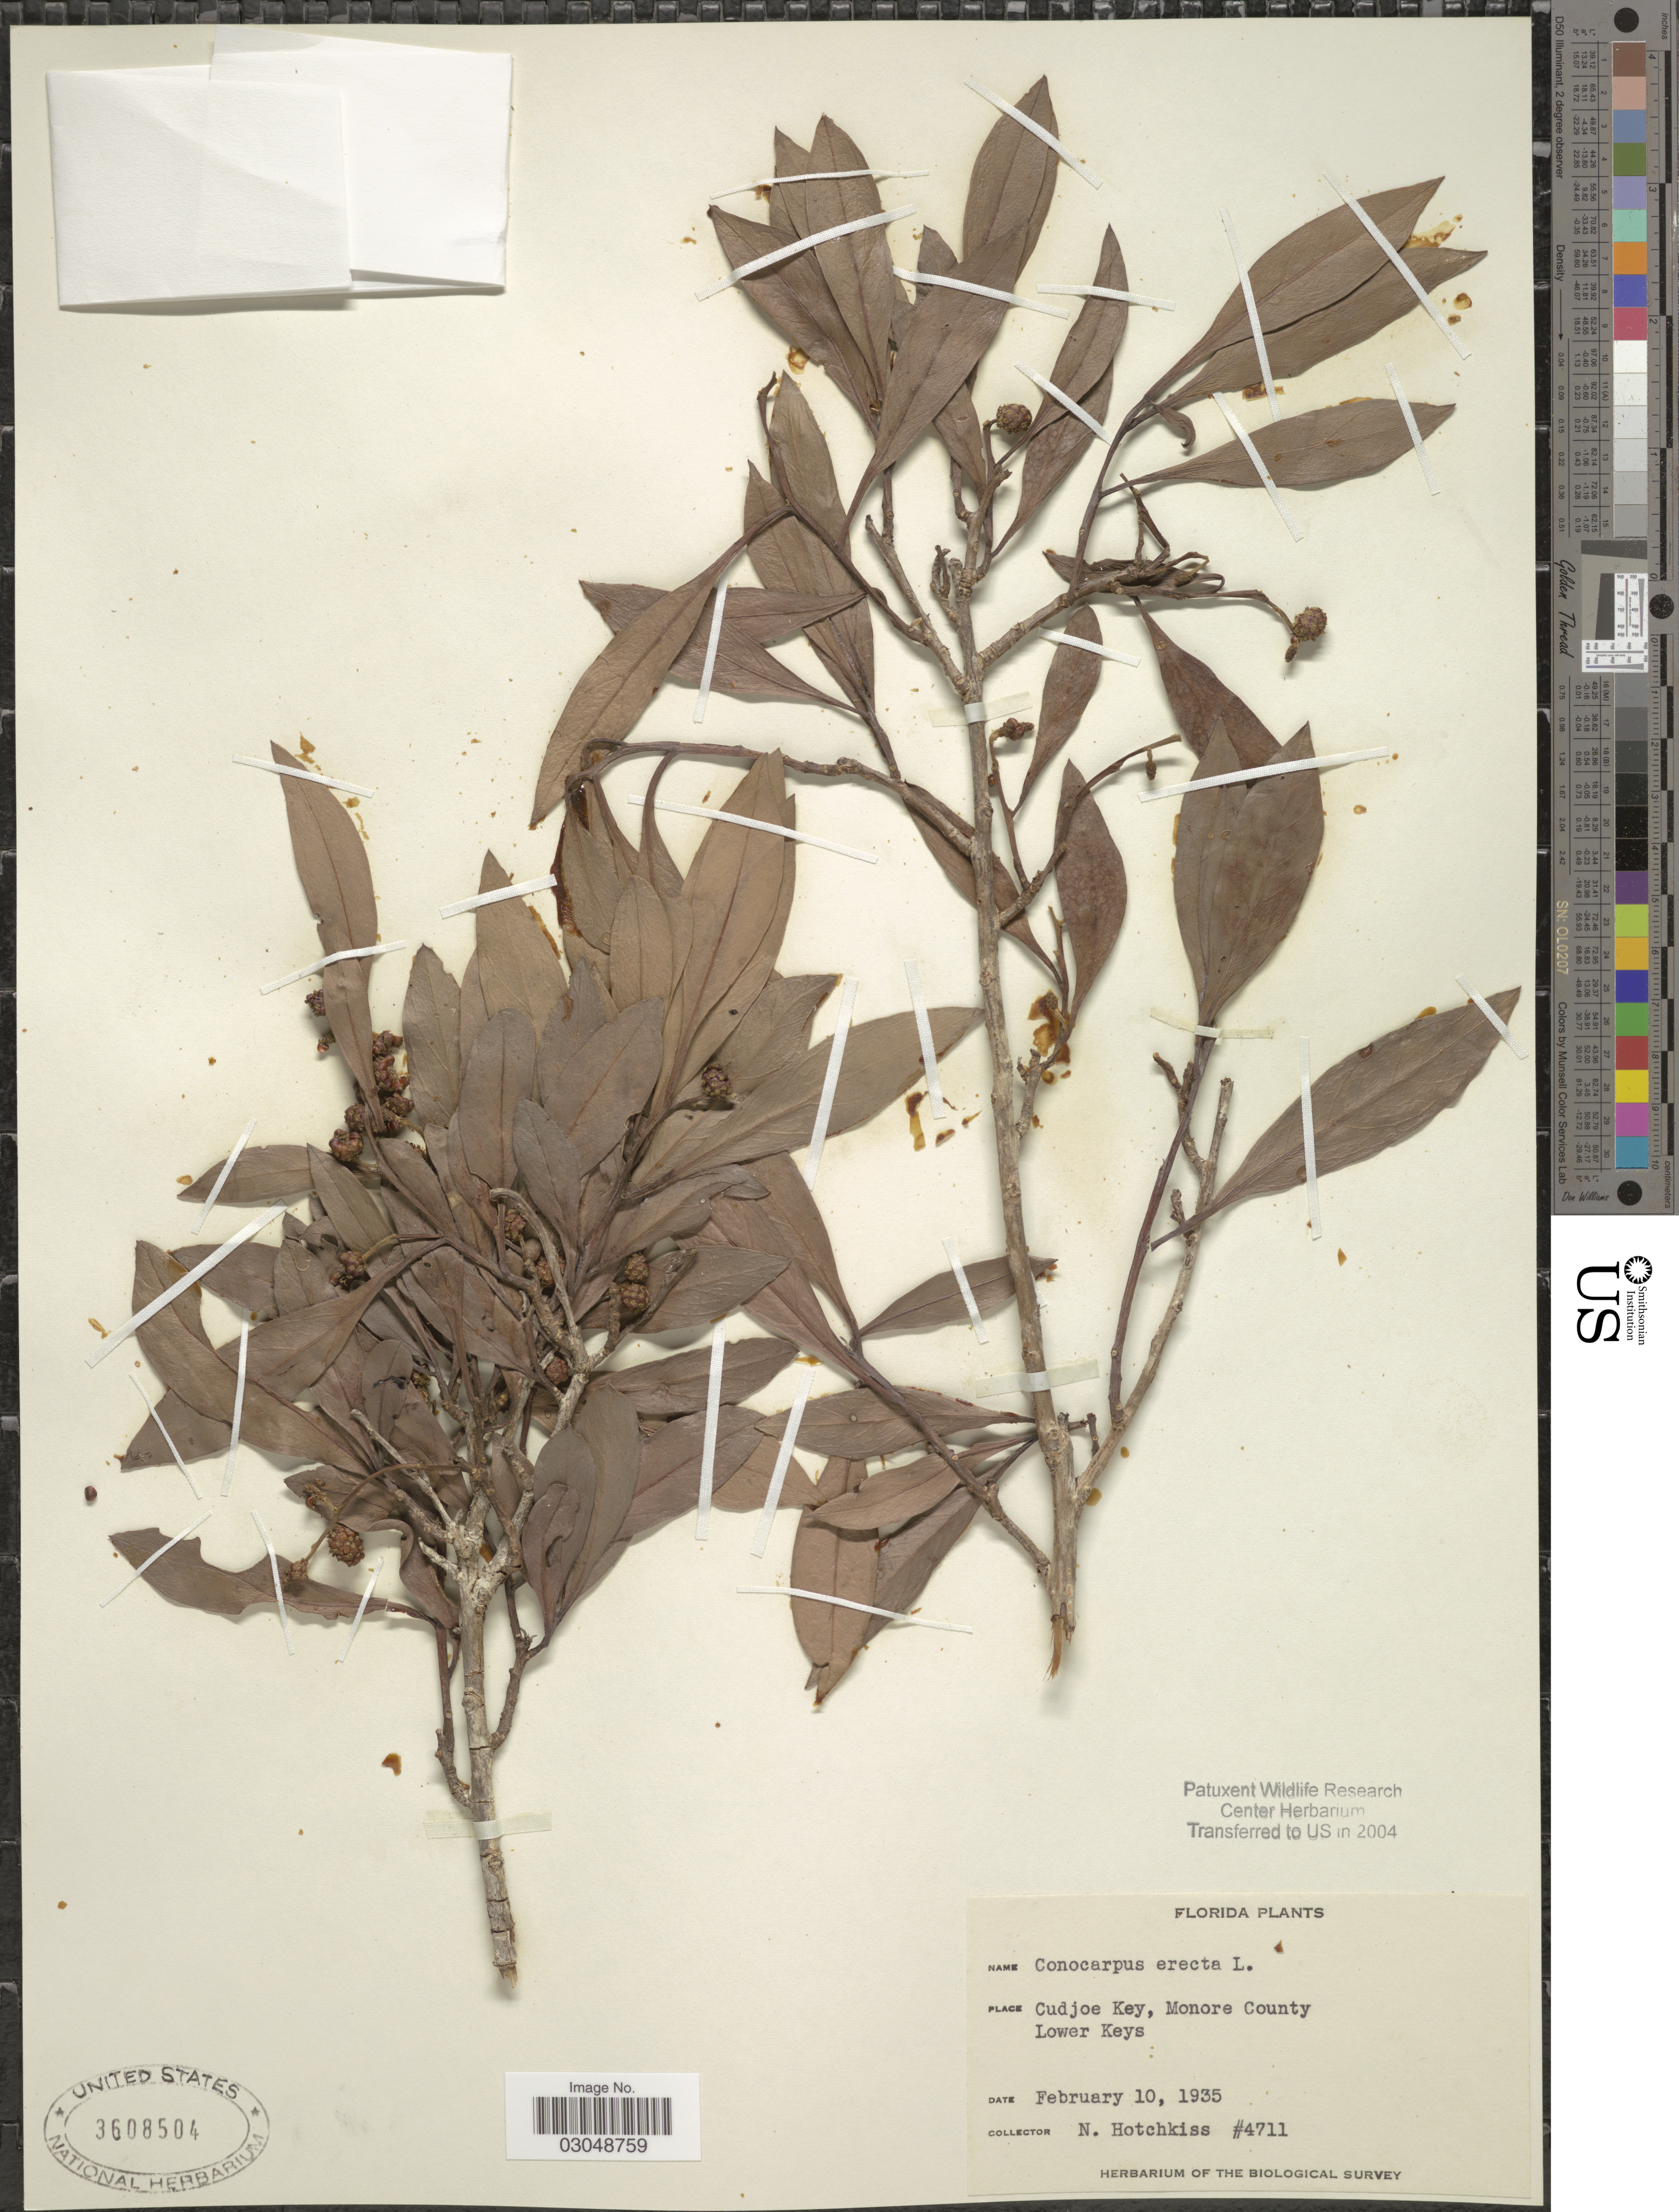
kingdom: Plantae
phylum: Tracheophyta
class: Magnoliopsida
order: Myrtales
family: Combretaceae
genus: Conocarpus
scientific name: Conocarpus erectus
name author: L.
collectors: N. Hotchkiss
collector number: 4711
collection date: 1935-02-10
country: United States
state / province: Florida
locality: Cudjoe Key, Monroe County. Lower Keys.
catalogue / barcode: US 3608504